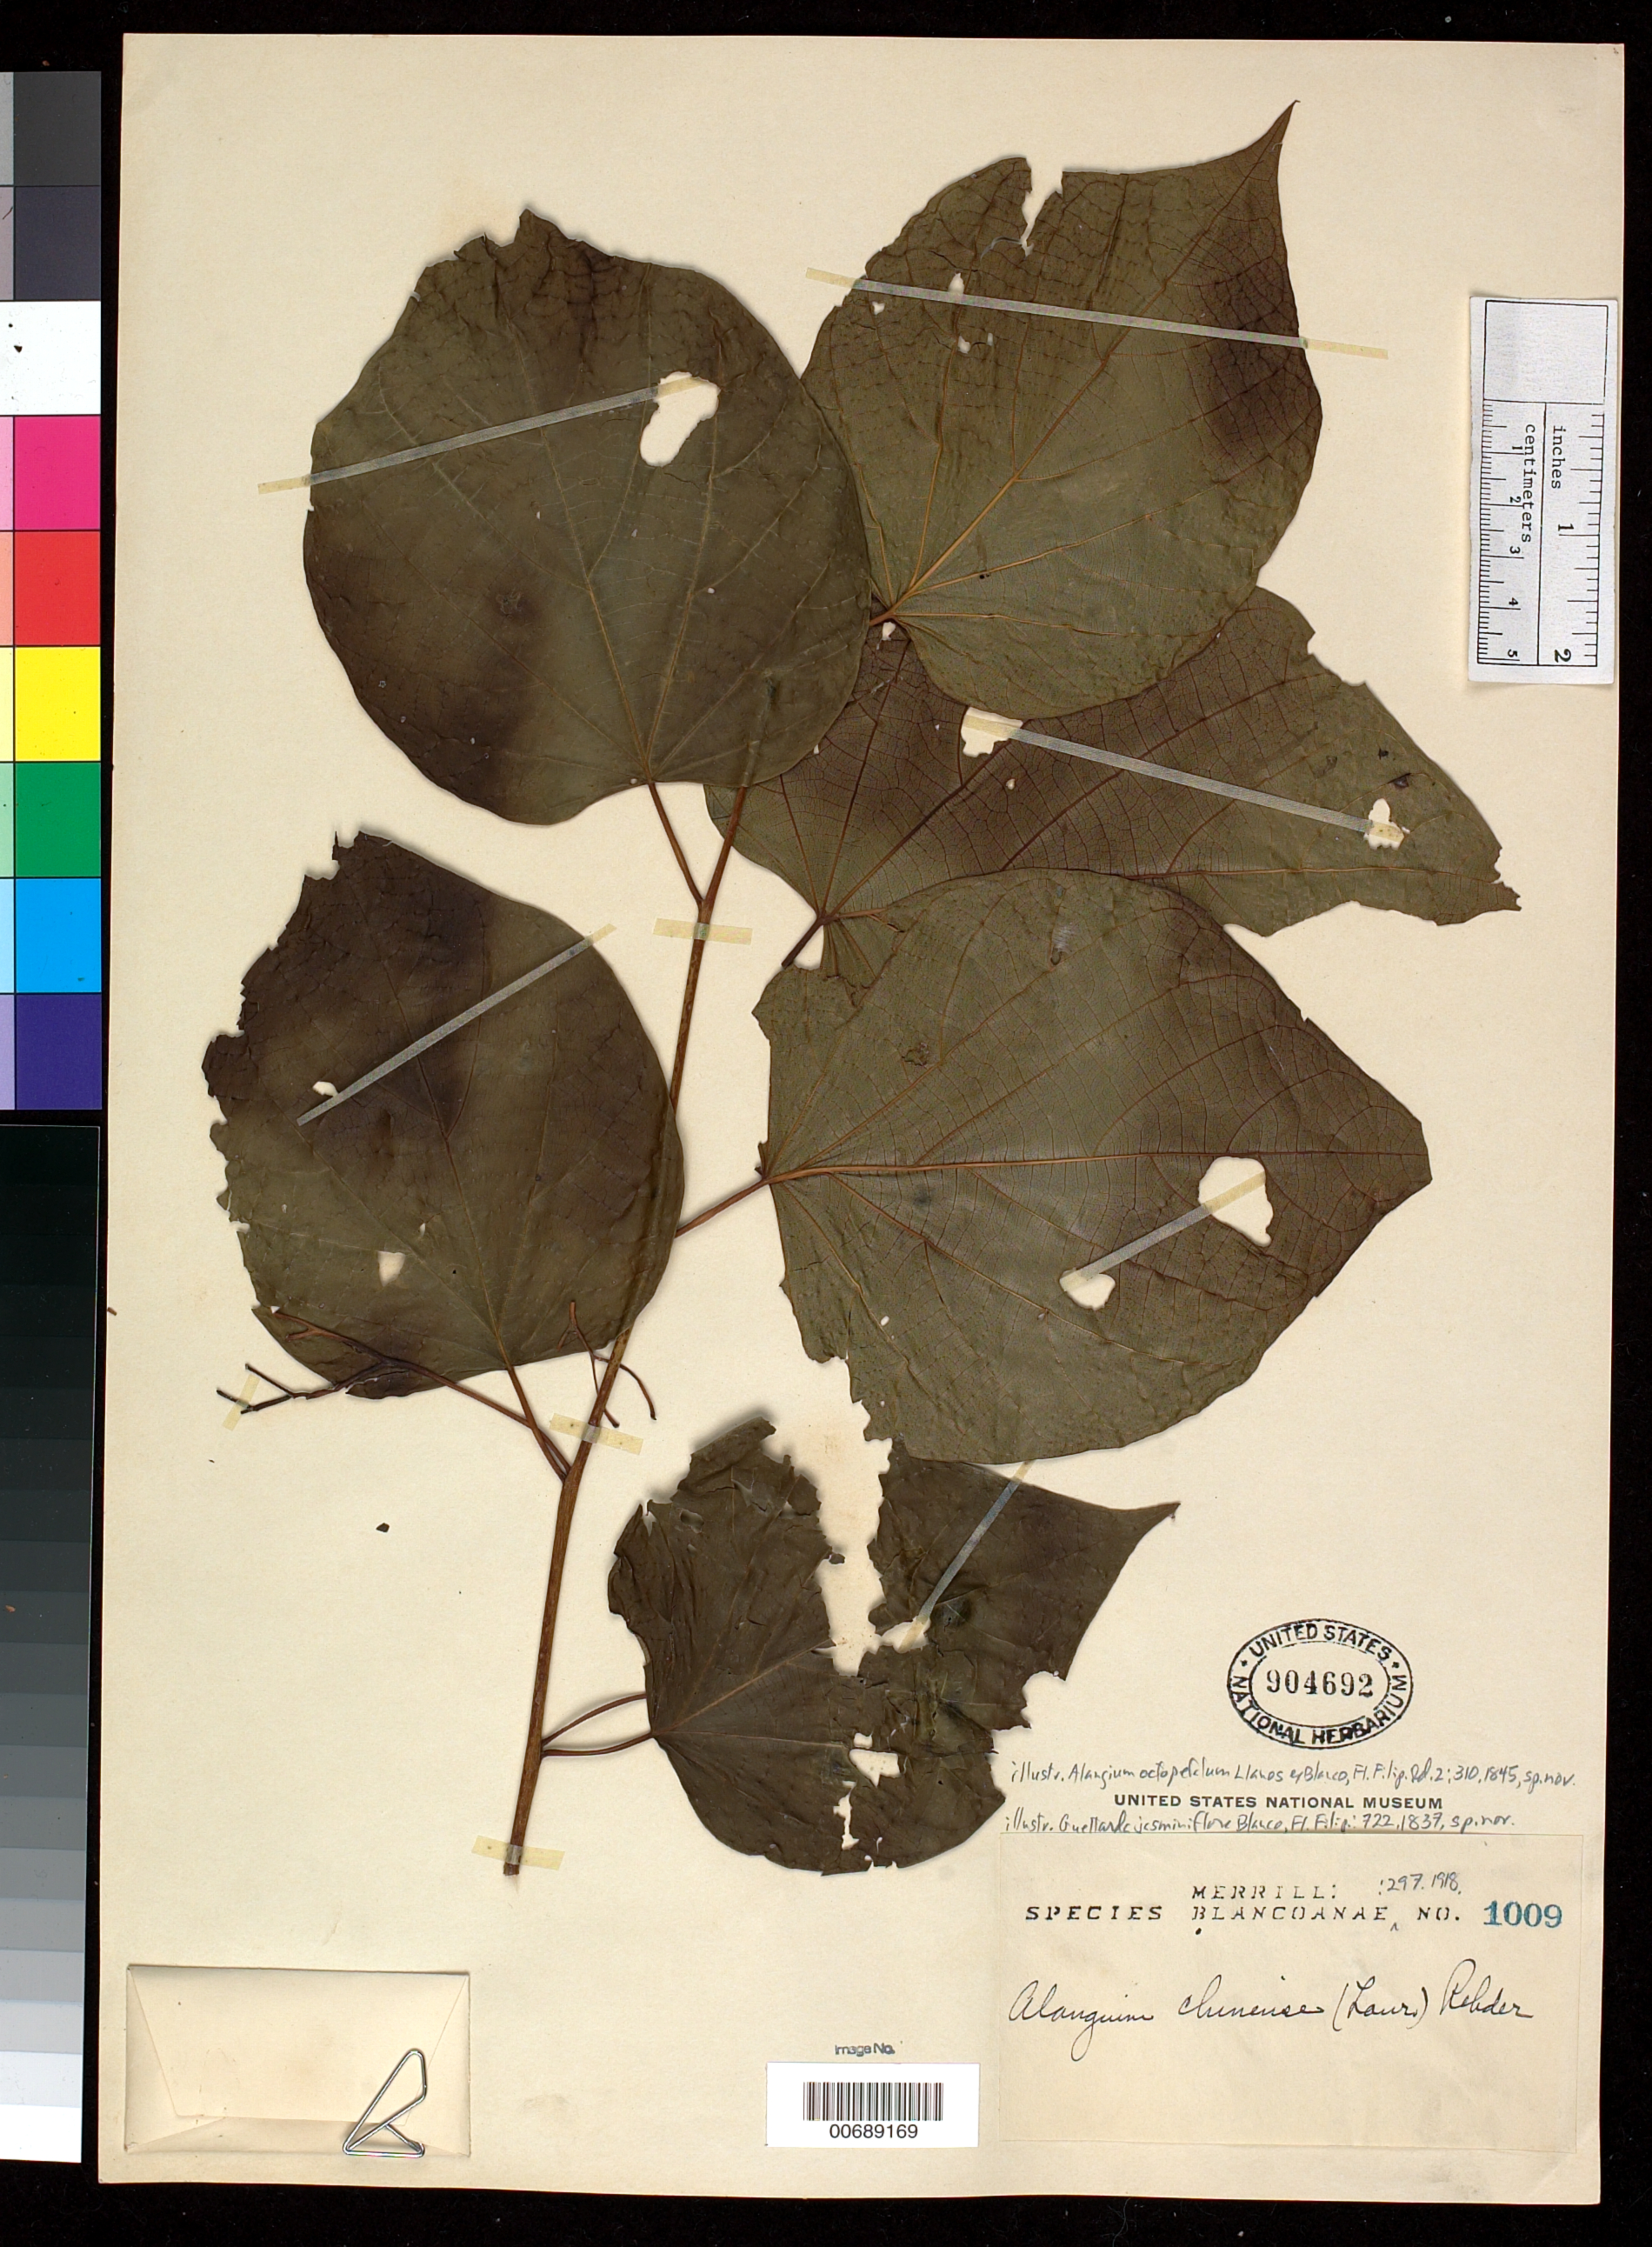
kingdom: Plantae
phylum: Tracheophyta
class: Magnoliopsida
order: Cornales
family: Cornaceae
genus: Alangium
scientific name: Alangium chinense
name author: (Harms) Rehder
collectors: F. W. Foxworthy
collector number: Sp. Blancoan. 1009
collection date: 1916-09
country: Philippines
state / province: Calabarzon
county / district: Laguna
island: Luzon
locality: Mt. Maquiling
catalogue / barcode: US 904692